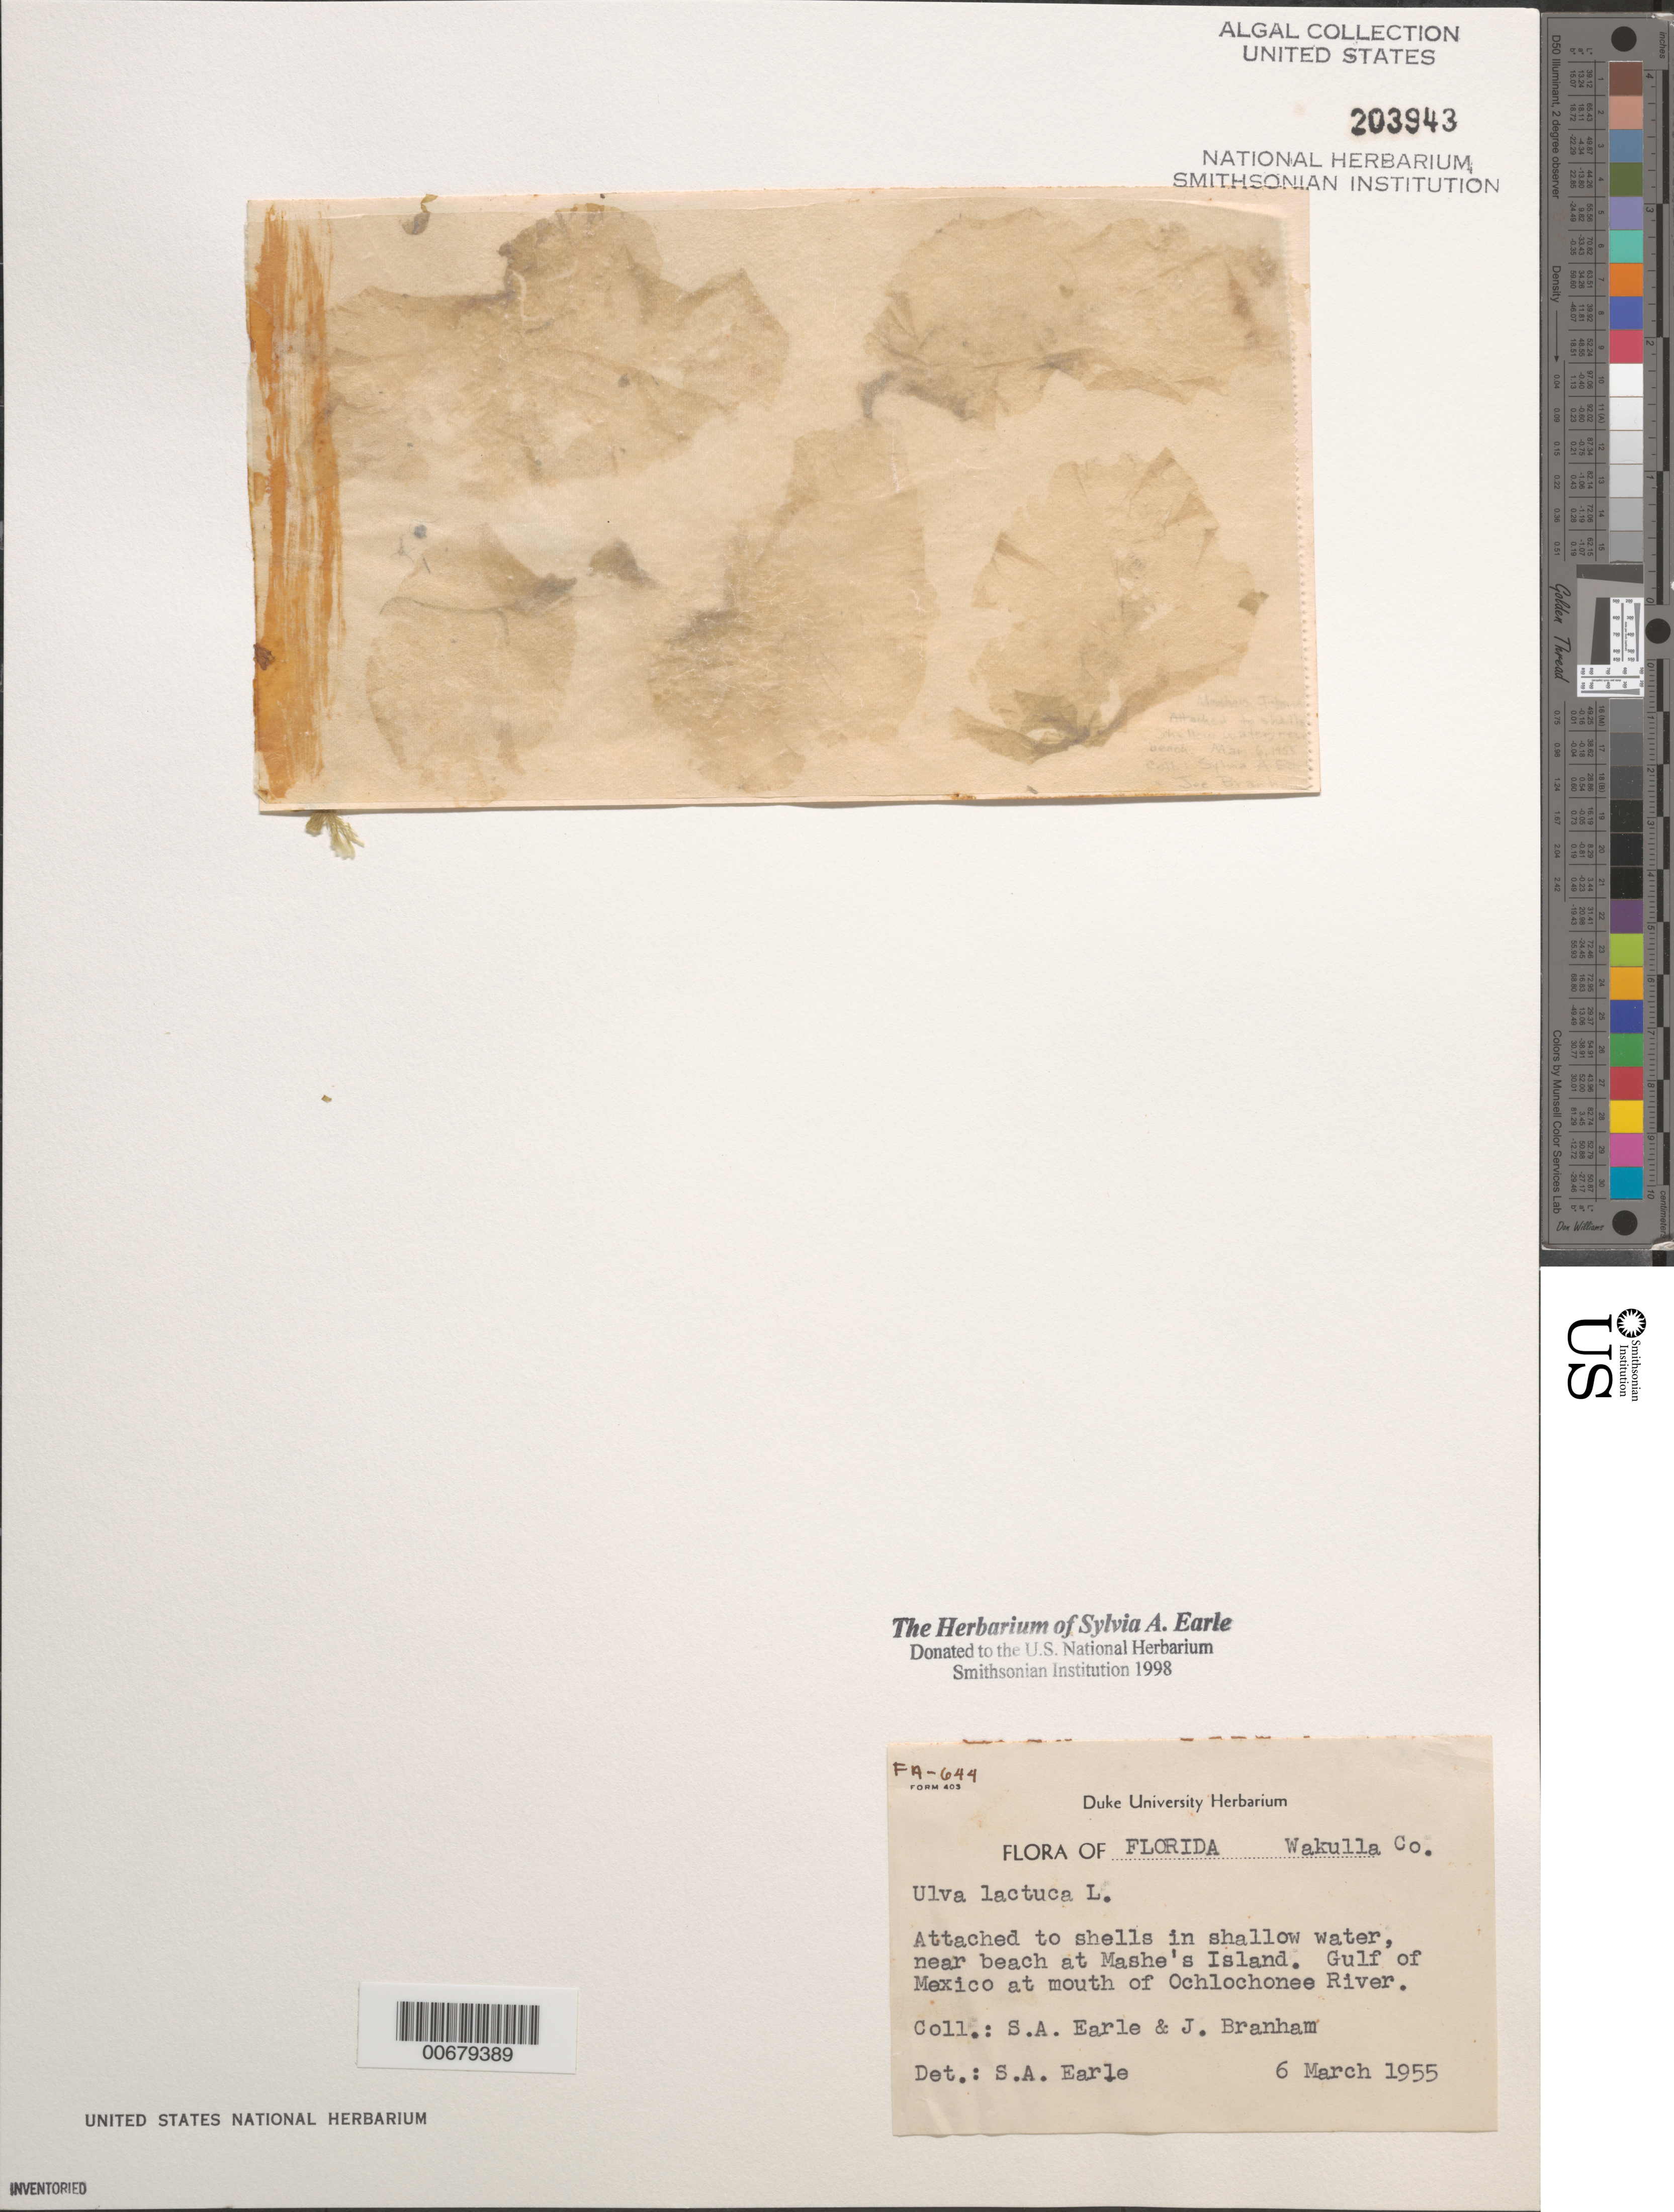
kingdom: Plantae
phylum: Chlorophyta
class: Ulvophyceae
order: Ulvales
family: Ulvaceae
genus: Ulva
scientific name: Ulva lactuca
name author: L.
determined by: Earle, S. A.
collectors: S. A. Earle & J. Branham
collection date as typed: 06 Mar 1955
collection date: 1955-03-06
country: United States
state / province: Florida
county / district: Wakulla County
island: Mashes Island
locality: Gulf of Mexico, near Ochlockonee River mouth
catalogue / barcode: US 203943